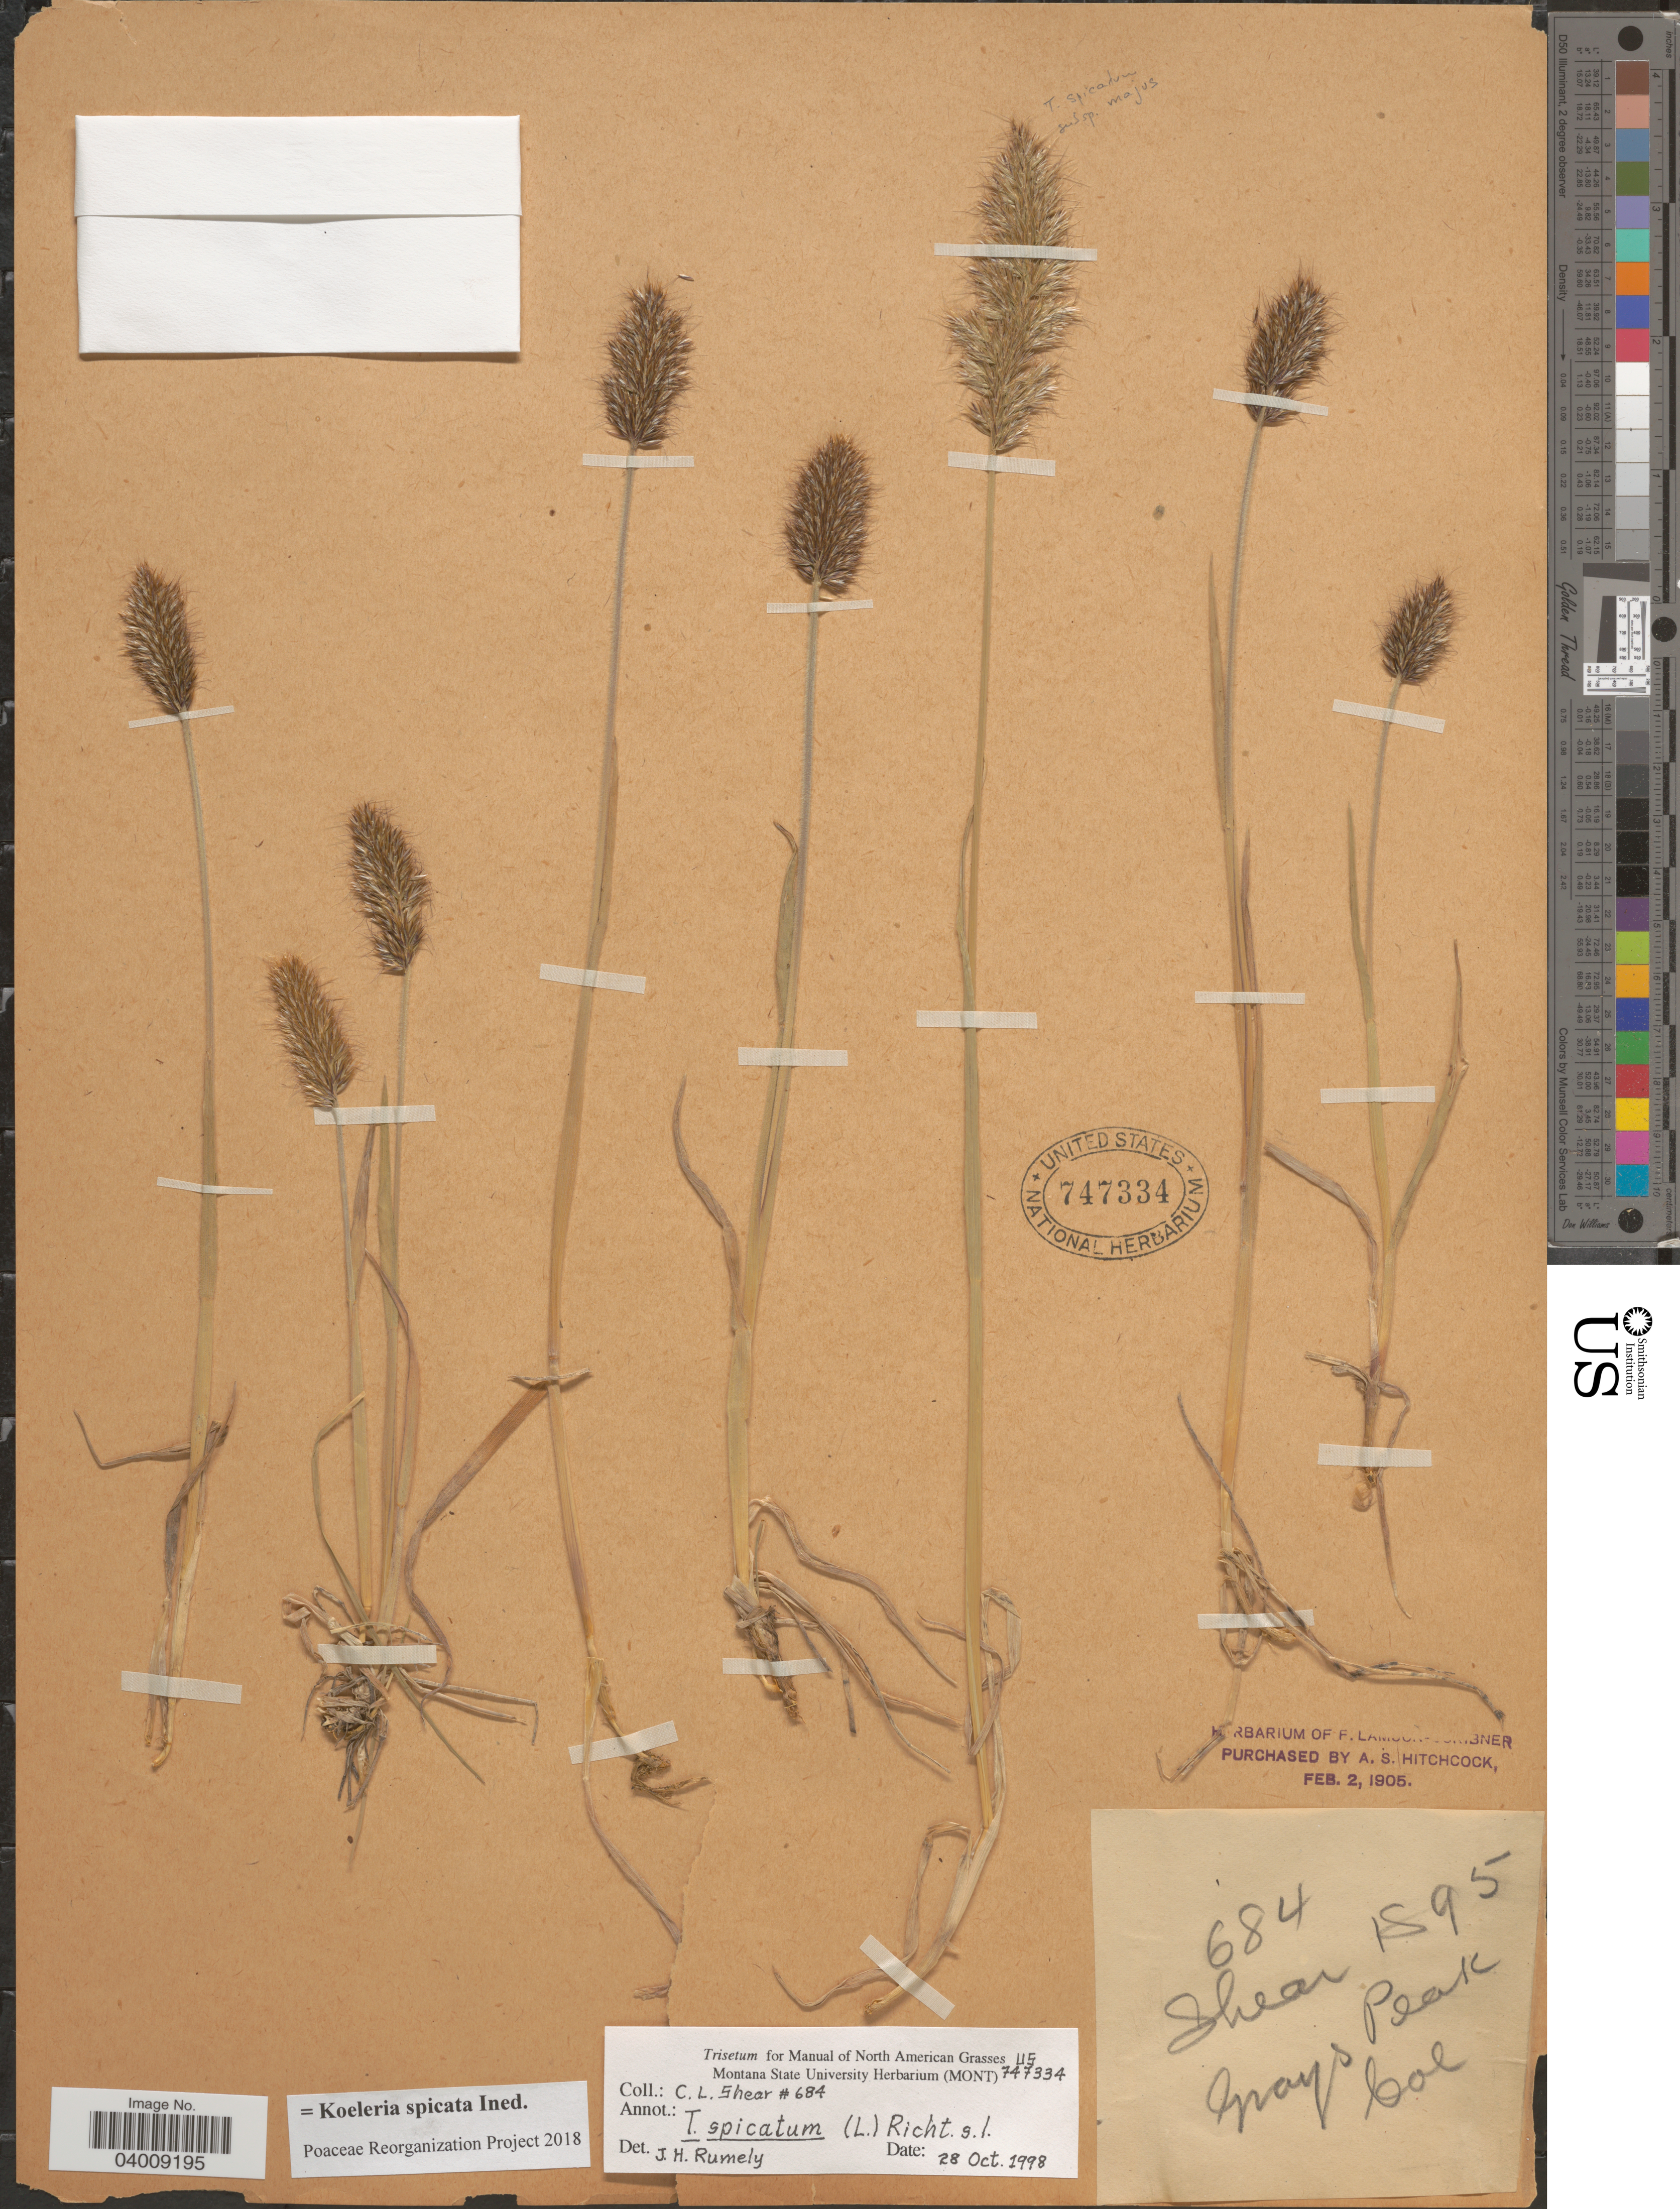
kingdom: Plantae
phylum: Tracheophyta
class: Liliopsida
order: Poales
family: Poaceae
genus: Koeleria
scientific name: Koeleria spicata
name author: (L.) Barberá et al.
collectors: -- Shear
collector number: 684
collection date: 1895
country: United States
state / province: Colorado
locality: Mays Peak.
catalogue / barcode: US 747334